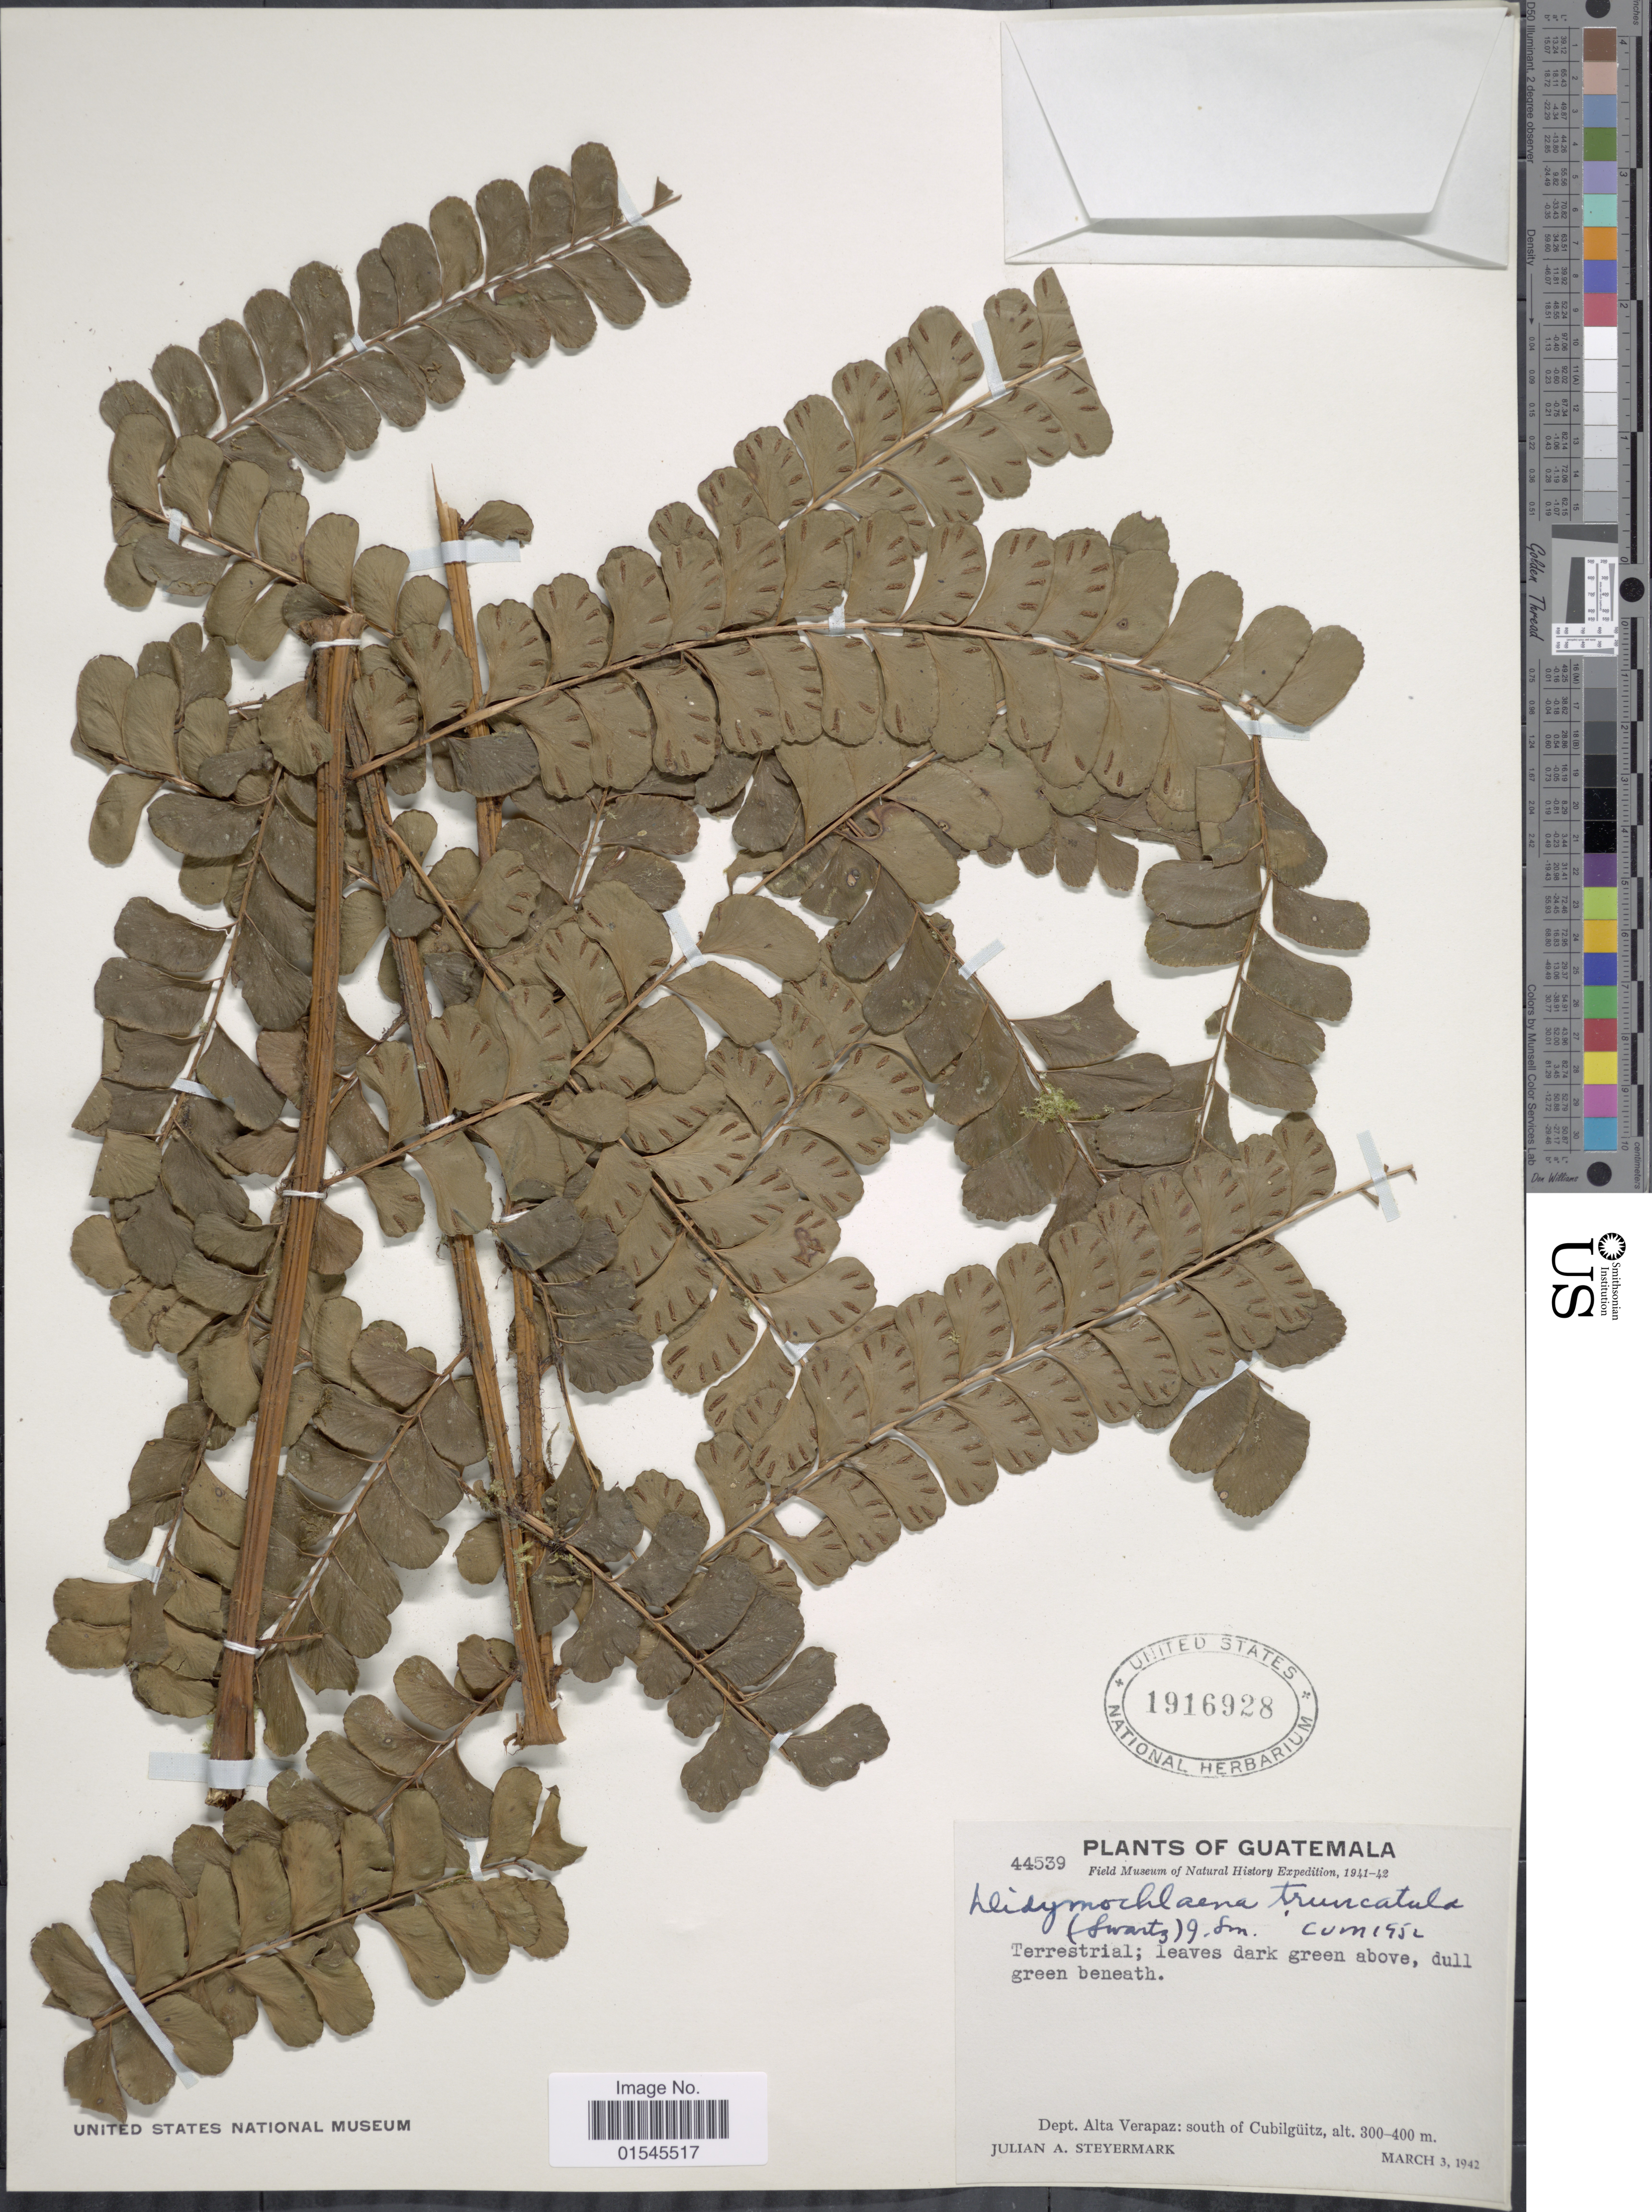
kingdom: Plantae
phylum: Tracheophyta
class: Polypodiopsida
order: Polypodiales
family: Didymochlaenaceae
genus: Didymochlaena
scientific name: Didymochlaena truncatula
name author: (Sw.) J. Sm.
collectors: J. Steyermark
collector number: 44539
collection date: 1942-03-03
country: Guatemala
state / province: Alta Verapaz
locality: Guatemala. Dept. Alta Verapaz: south of Cubilguitz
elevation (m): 300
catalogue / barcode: US 1916928